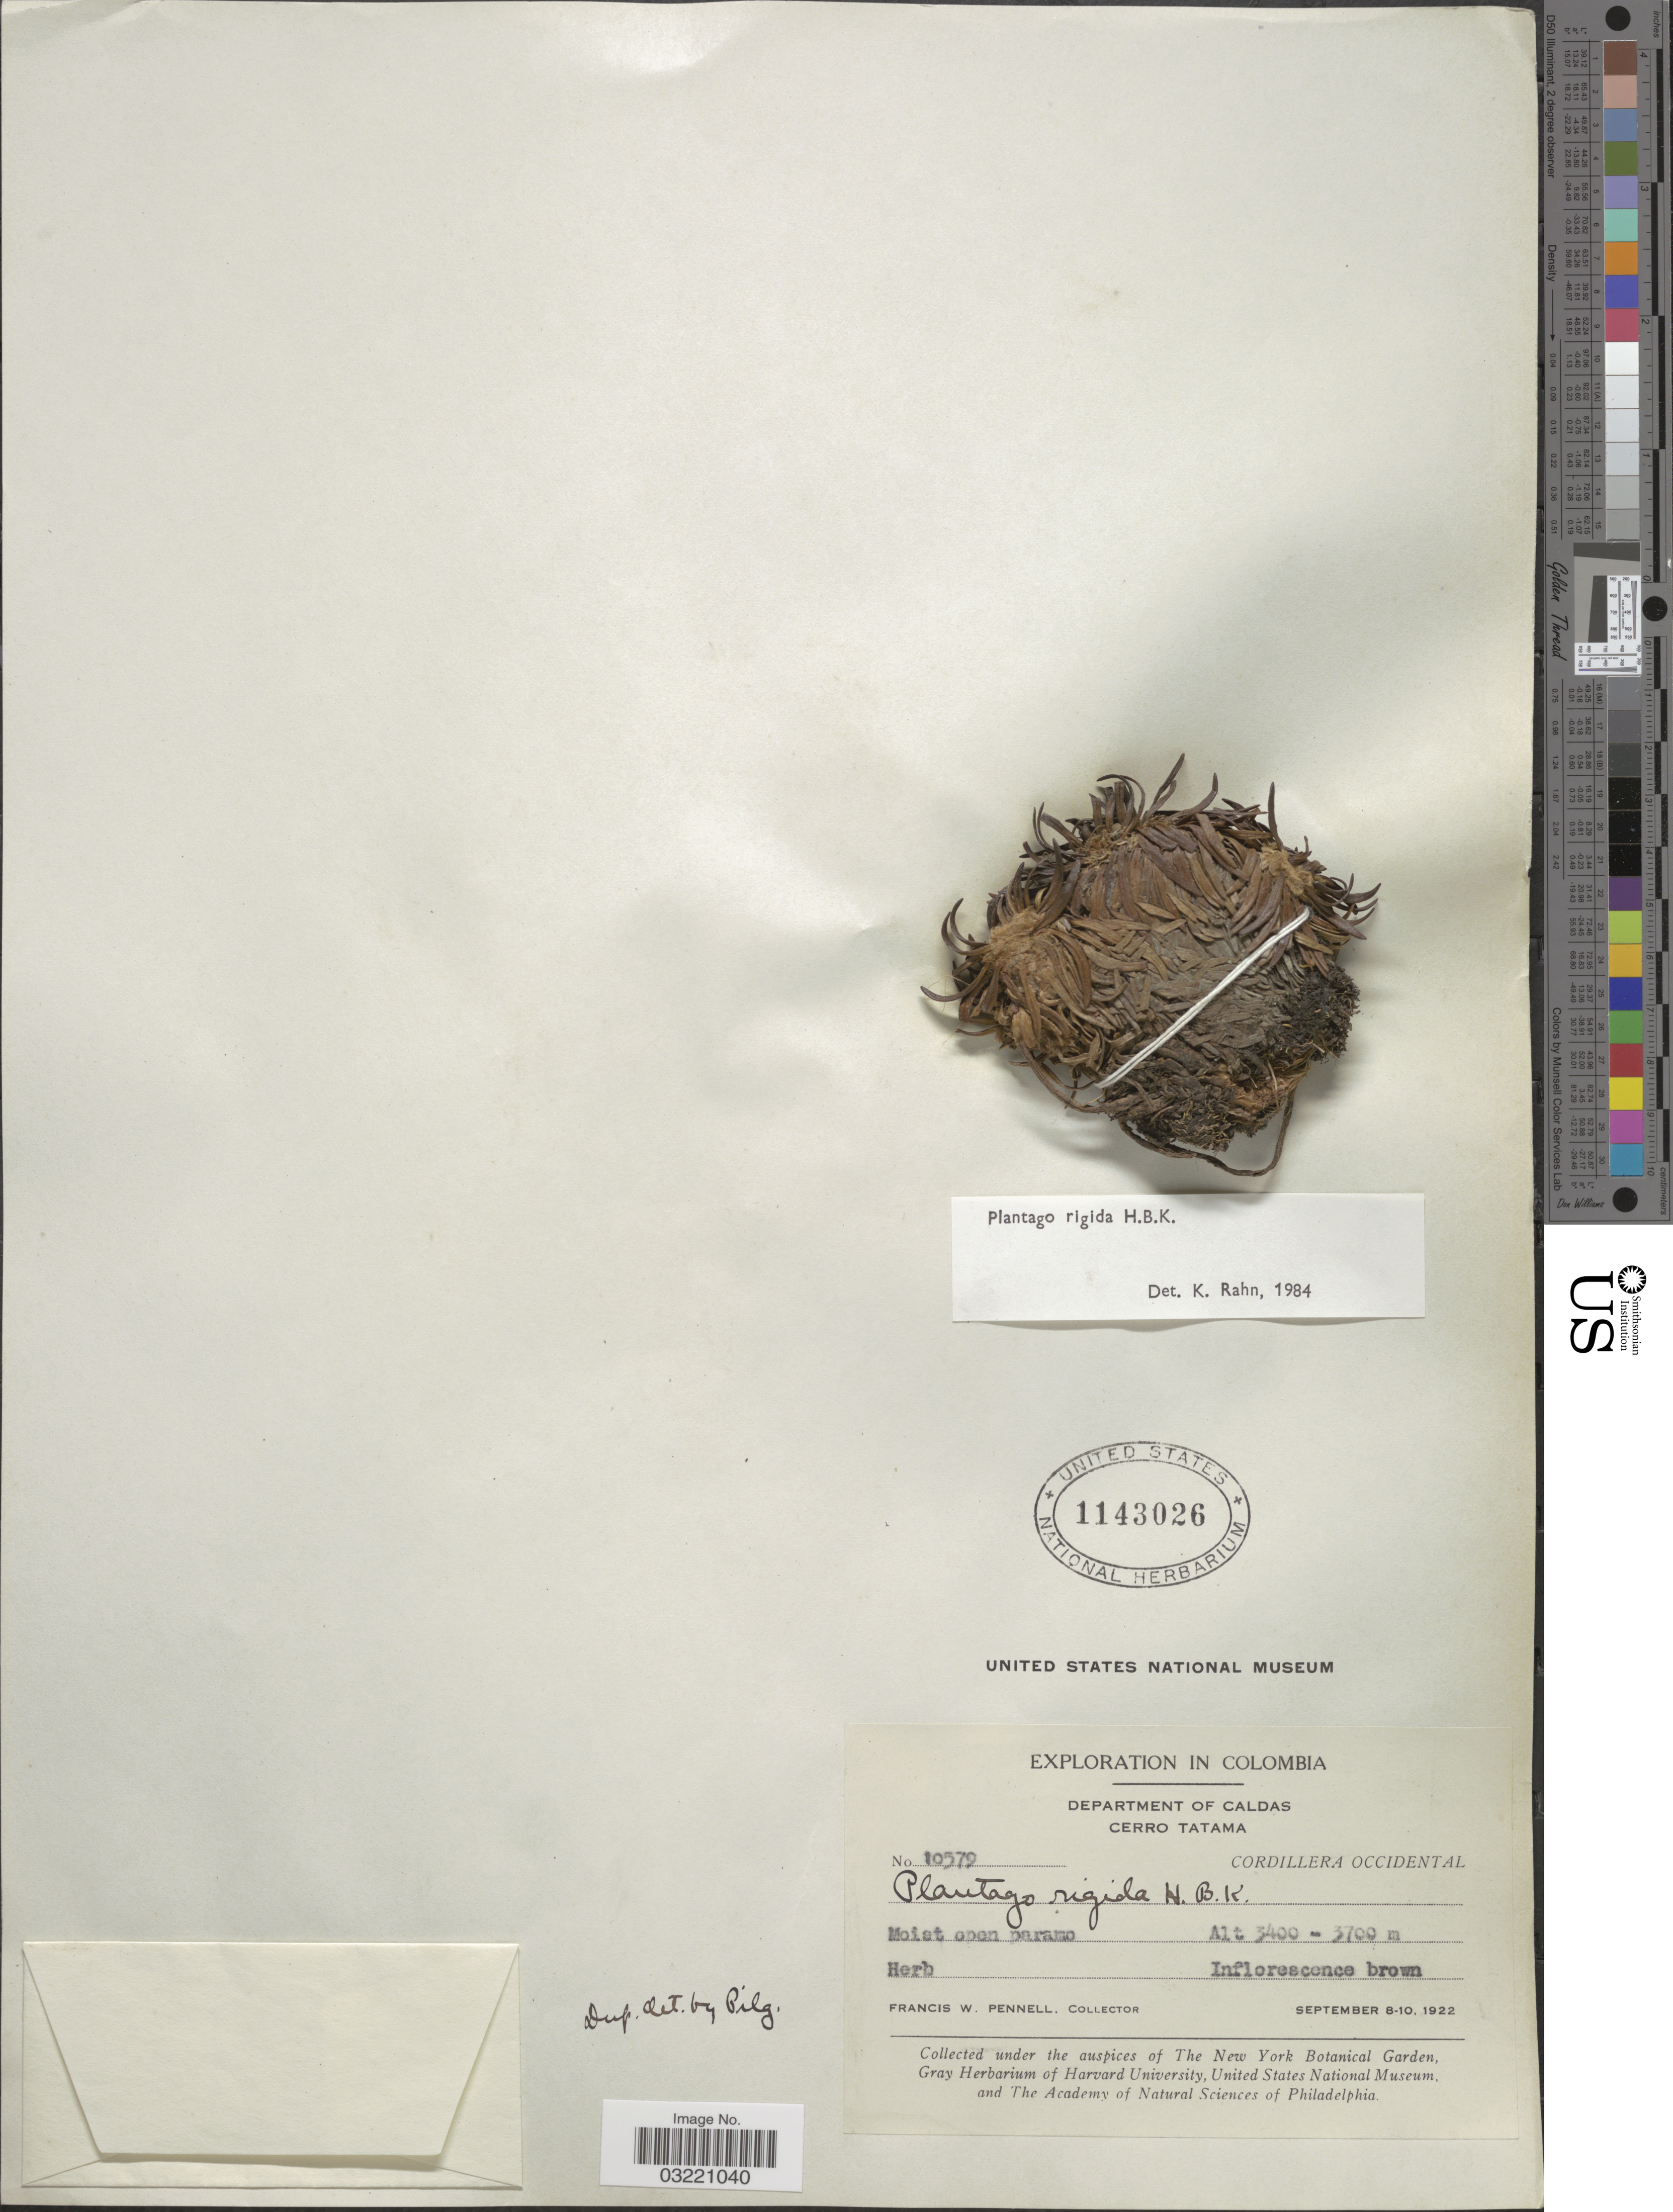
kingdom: Plantae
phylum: Tracheophyta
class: Magnoliopsida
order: Lamiales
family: Plantaginaceae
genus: Plantago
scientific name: Plantago rigida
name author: Kunth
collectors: F. W. Pennell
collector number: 10579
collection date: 1922-09-08/1922-09-10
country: Colombia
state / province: Caldas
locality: Department of Caldas. Cerro Tatama. Cordillera Occidental.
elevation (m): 3400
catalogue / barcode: US 1143026